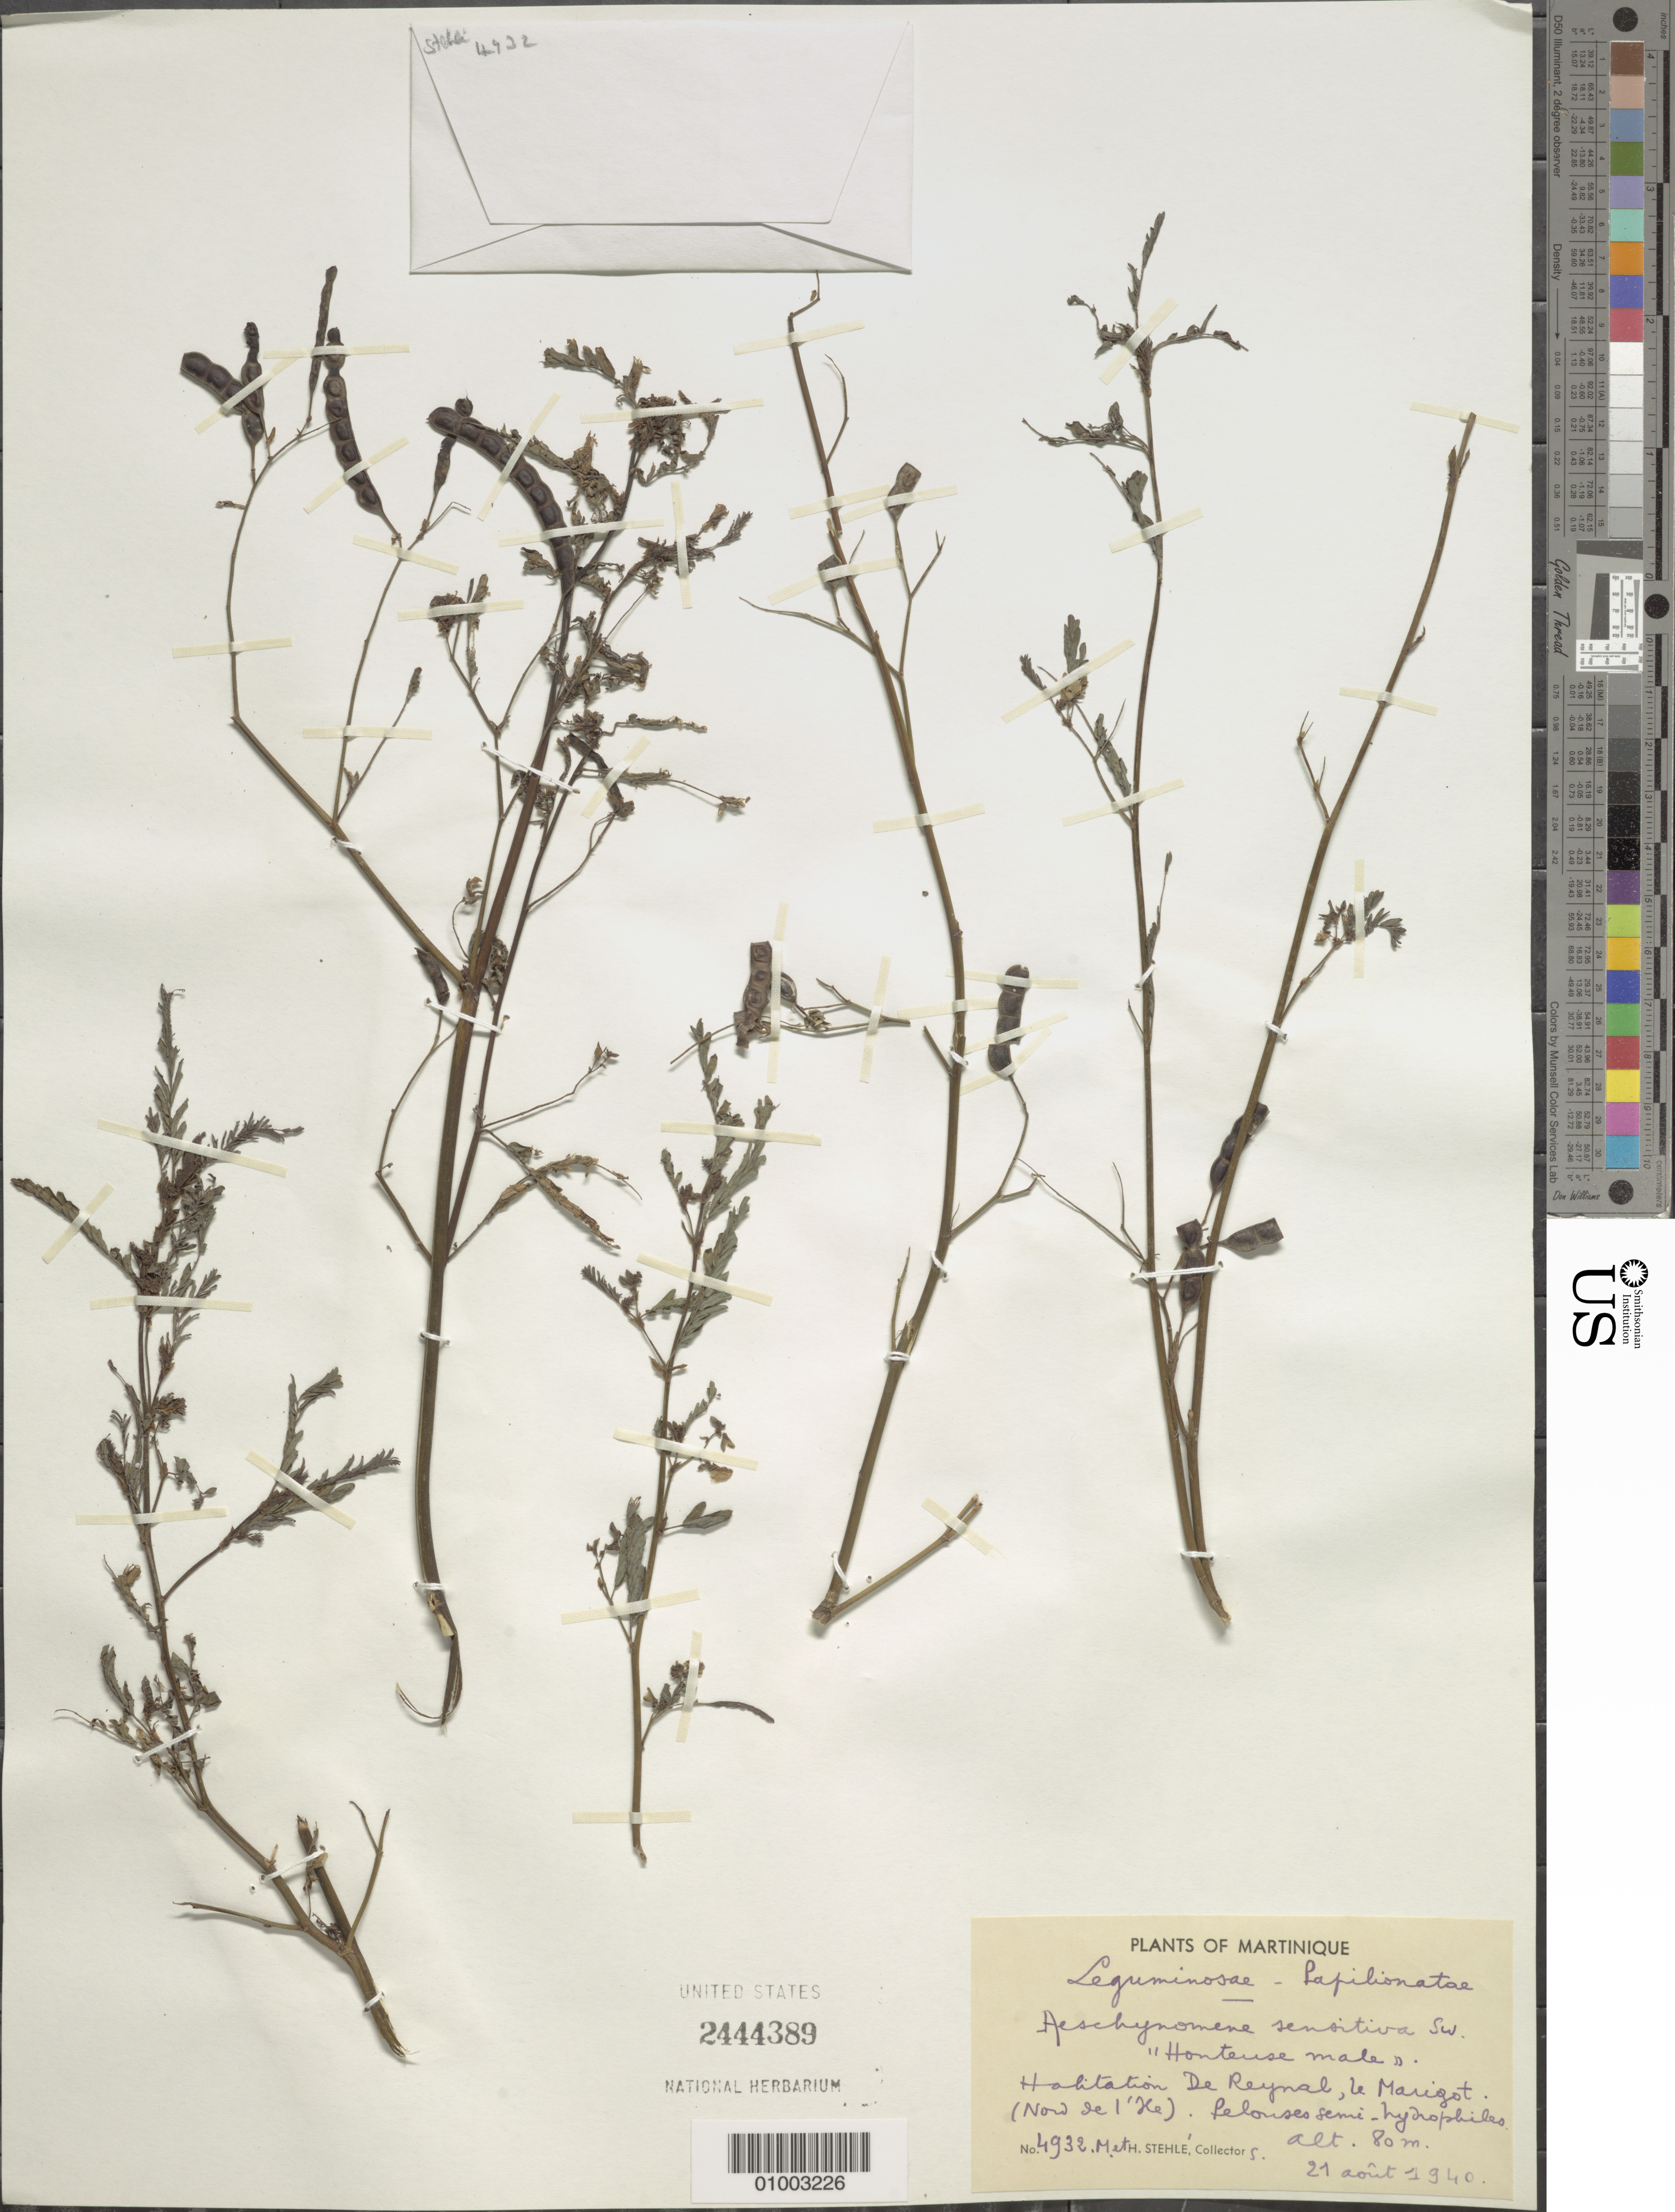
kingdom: Plantae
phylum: Tracheophyta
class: Magnoliopsida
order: Fabales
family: Fabaceae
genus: Aeschynomene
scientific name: Aeschynomene sensitiva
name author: Sw.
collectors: H. Stehlé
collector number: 4932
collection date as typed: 21 Aug 1940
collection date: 1940-08-21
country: Martinique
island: Martinique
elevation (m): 80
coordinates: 0 N, 0 E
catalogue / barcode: US 2444389